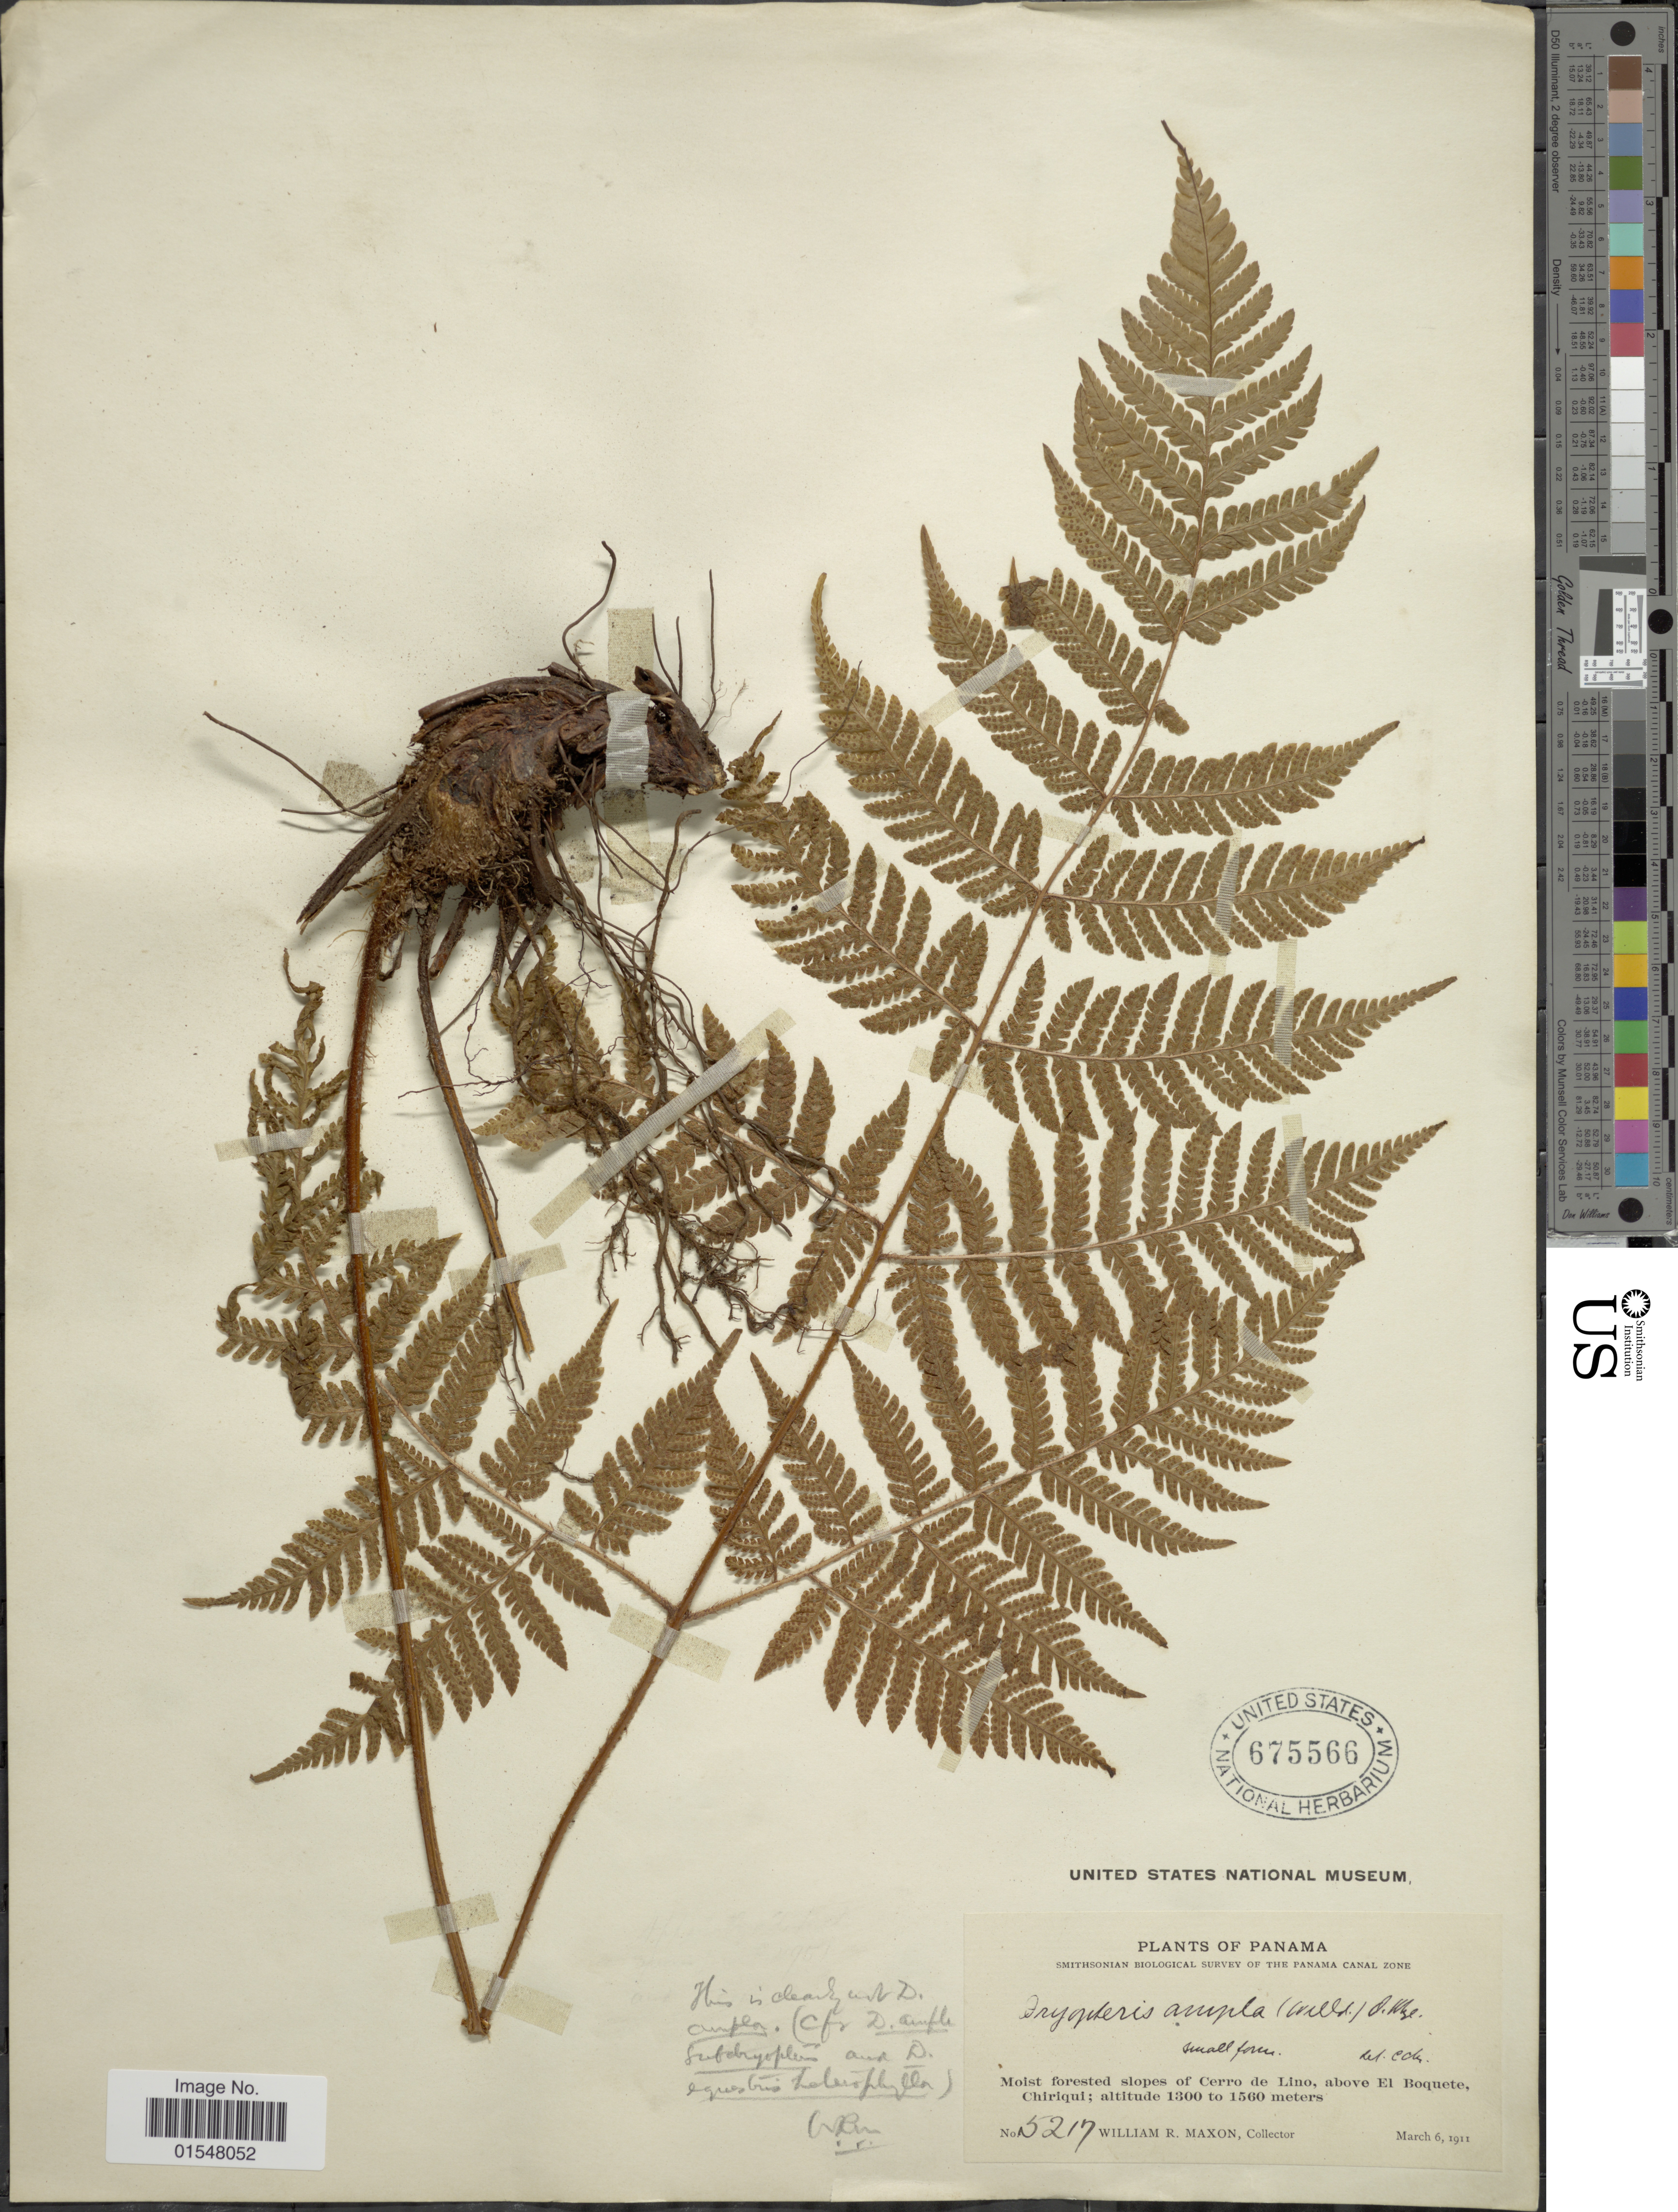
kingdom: Plantae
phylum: Tracheophyta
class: Polypodiopsida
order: Polypodiales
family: Dryopteridaceae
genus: Ctenitis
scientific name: Ctenitis subdryopteris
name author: (Christ) Lellinger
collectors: W. R. Maxon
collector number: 5217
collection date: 1911-03-06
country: Panama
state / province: Chiriqui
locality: Moist forested slopes of Cerro de Lino, above El Boquete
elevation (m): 1300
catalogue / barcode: US 675566